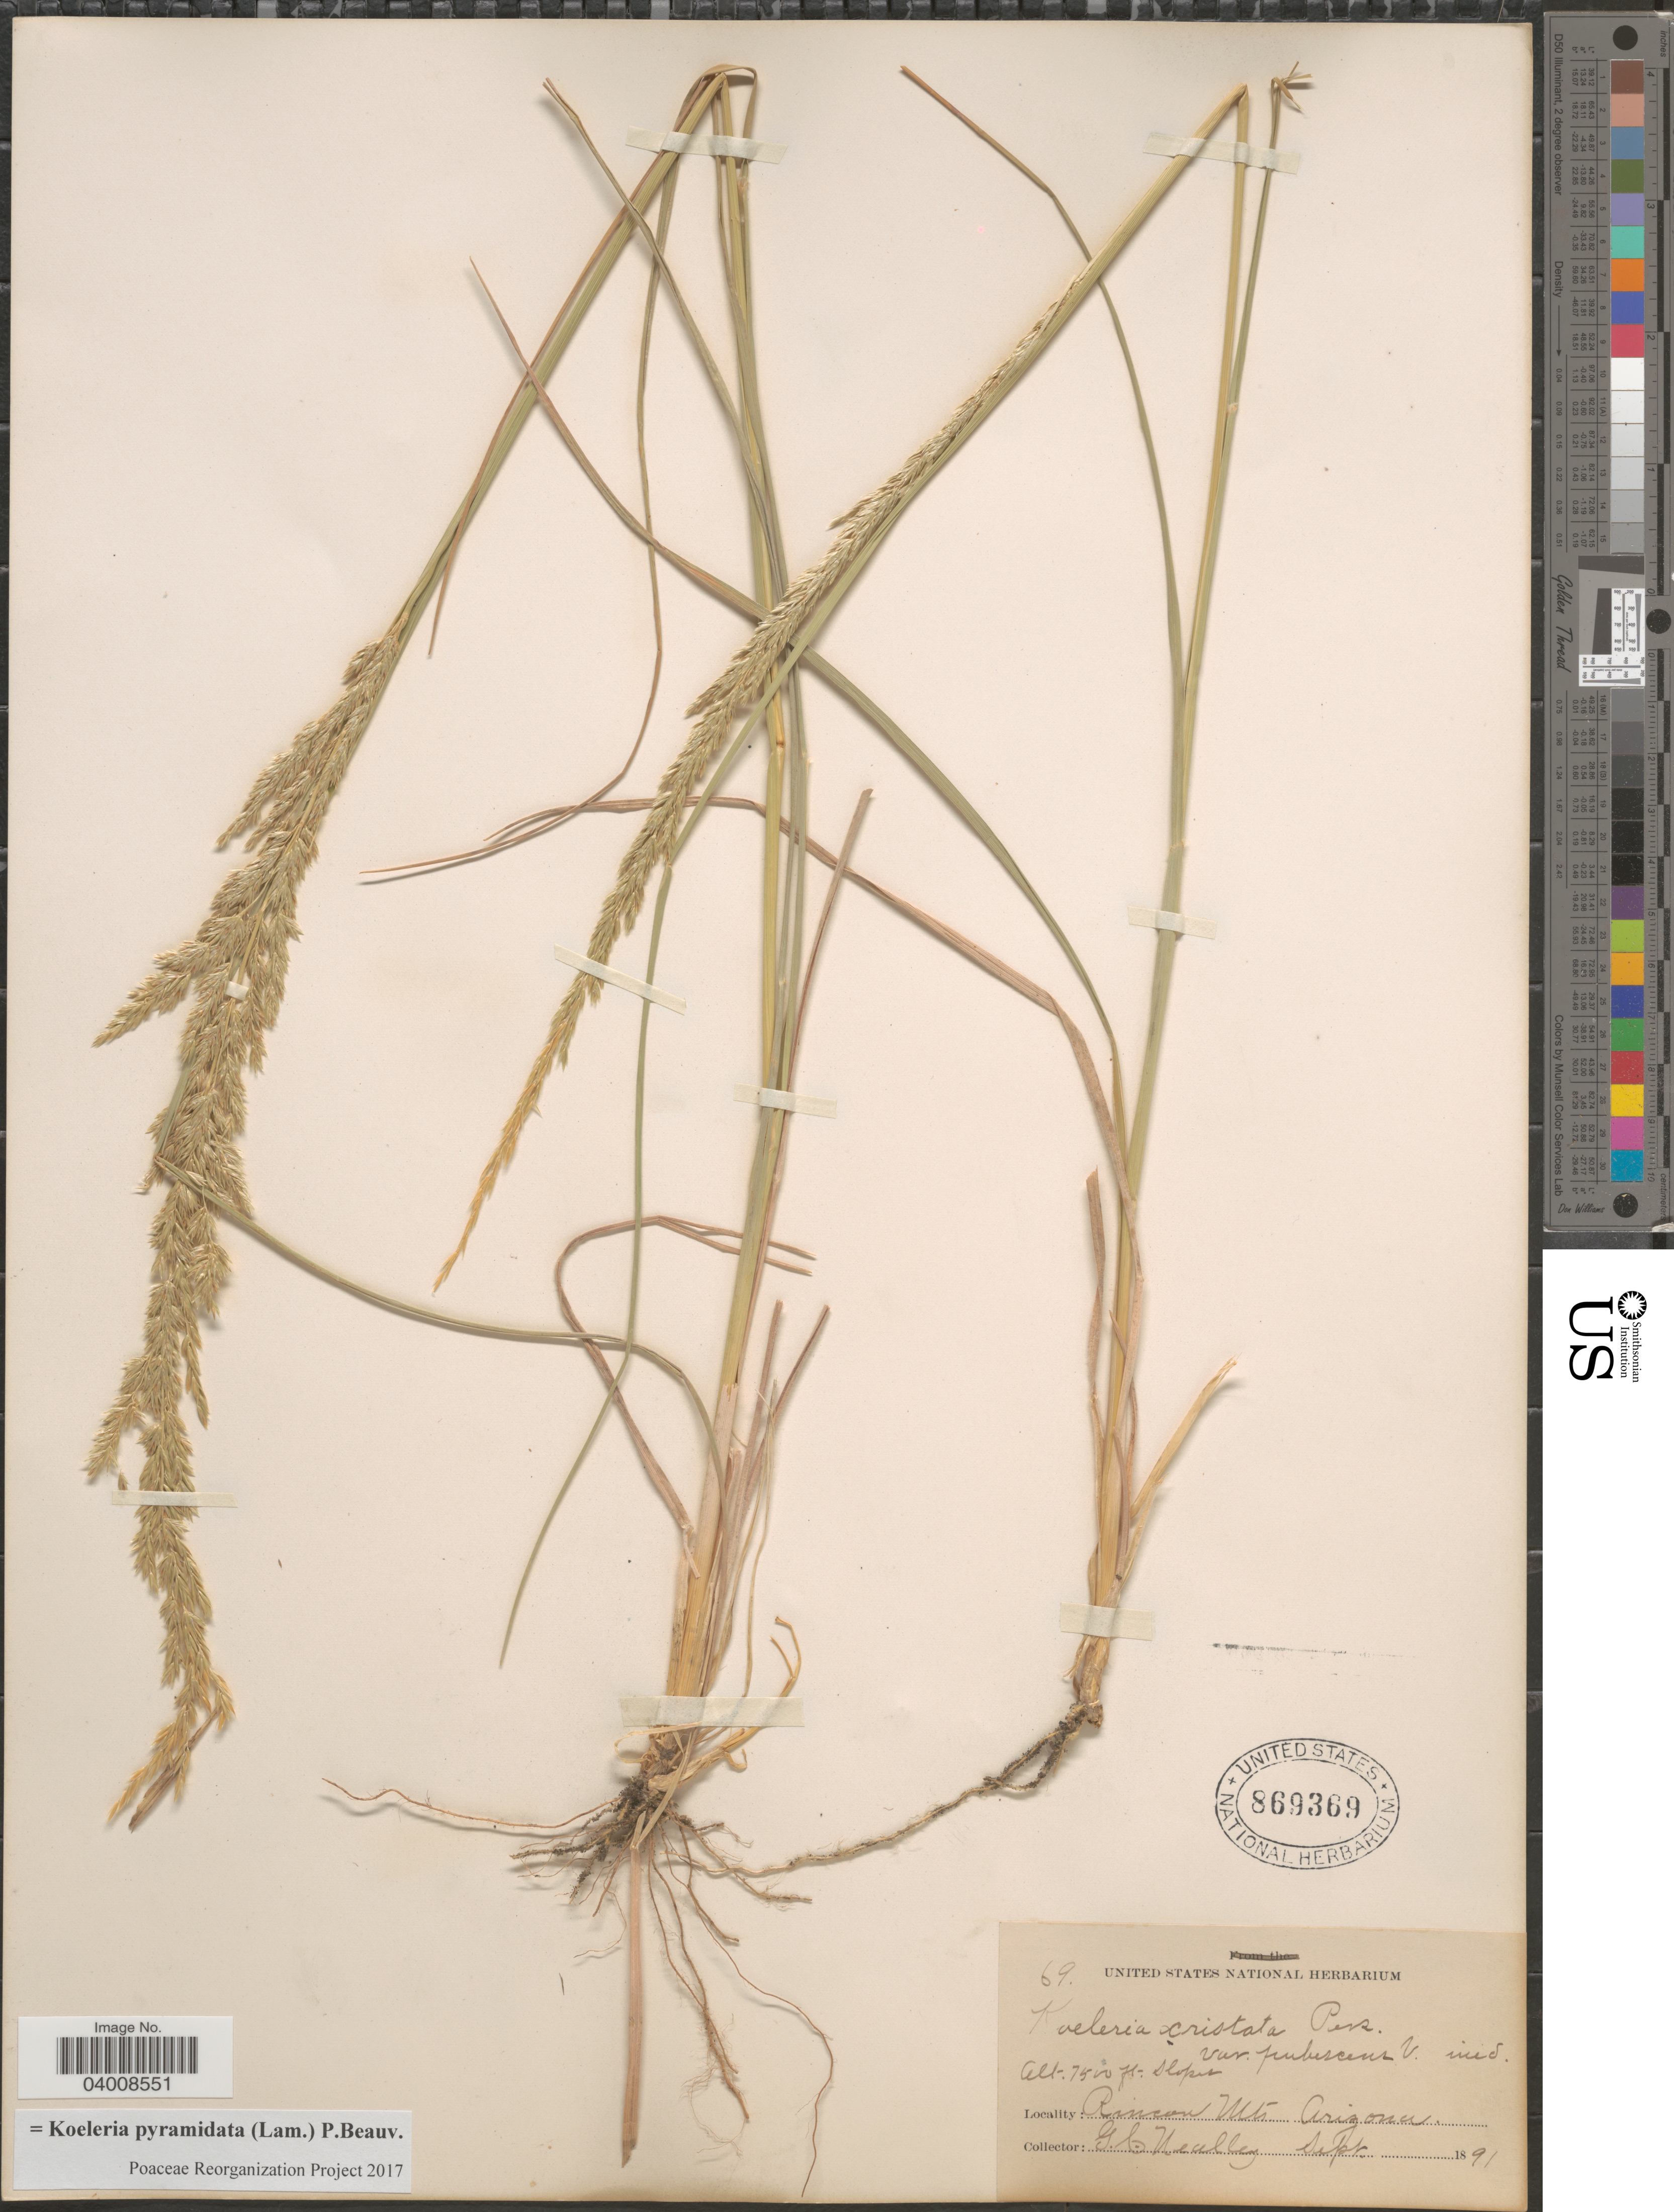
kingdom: Plantae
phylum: Tracheophyta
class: Liliopsida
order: Poales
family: Poaceae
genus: Koeleria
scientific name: Koeleria pyramidata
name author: (Lam.) P. Beauv.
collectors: G. C. Nealley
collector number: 69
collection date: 1891-09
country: United States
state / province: Arizona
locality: Rincon Mts.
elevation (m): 2286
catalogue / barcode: US 869369